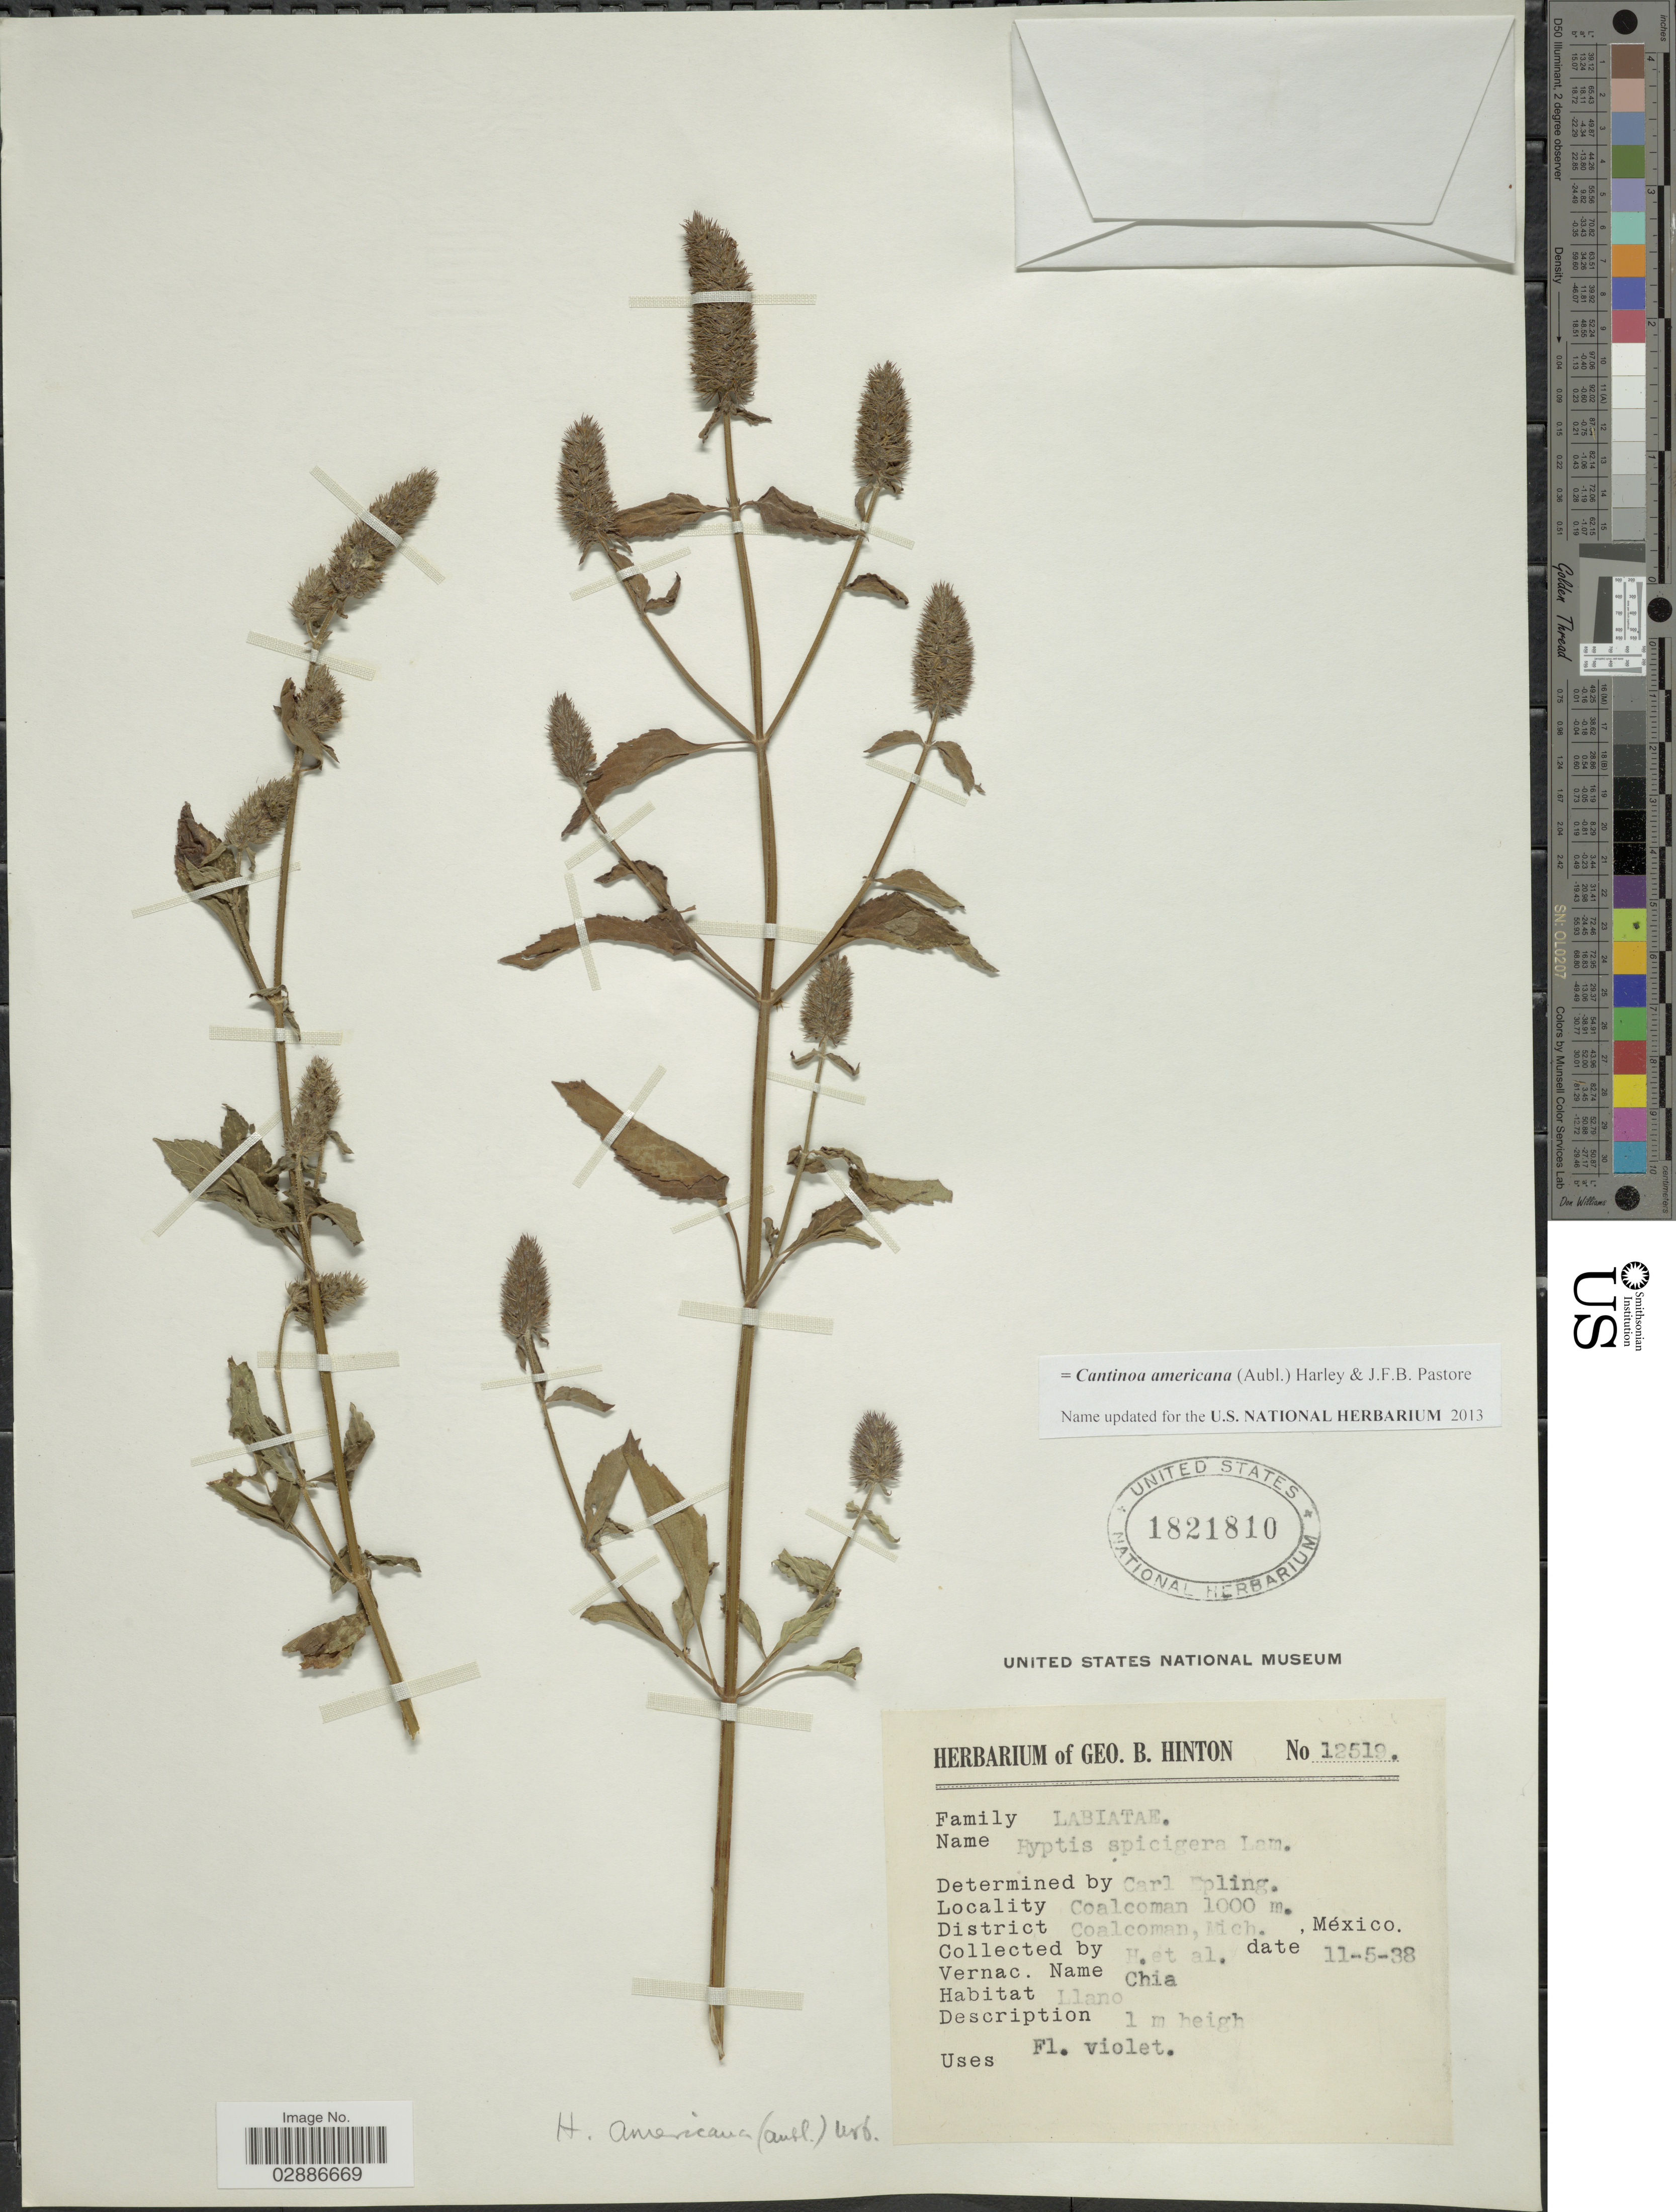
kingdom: Plantae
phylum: Tracheophyta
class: Magnoliopsida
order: Lamiales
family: Lamiaceae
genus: Cantinoa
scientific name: Cantinoa americana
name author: (Aubl.) Harley & J.F.B. Pastore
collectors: G. B. Hinton & et al.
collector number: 12519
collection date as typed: Transcribed d/m/y: 11/5/38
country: Mexico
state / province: Michoacán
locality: Coalcoman. District Coalcoman.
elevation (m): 1000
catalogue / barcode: US 1821810